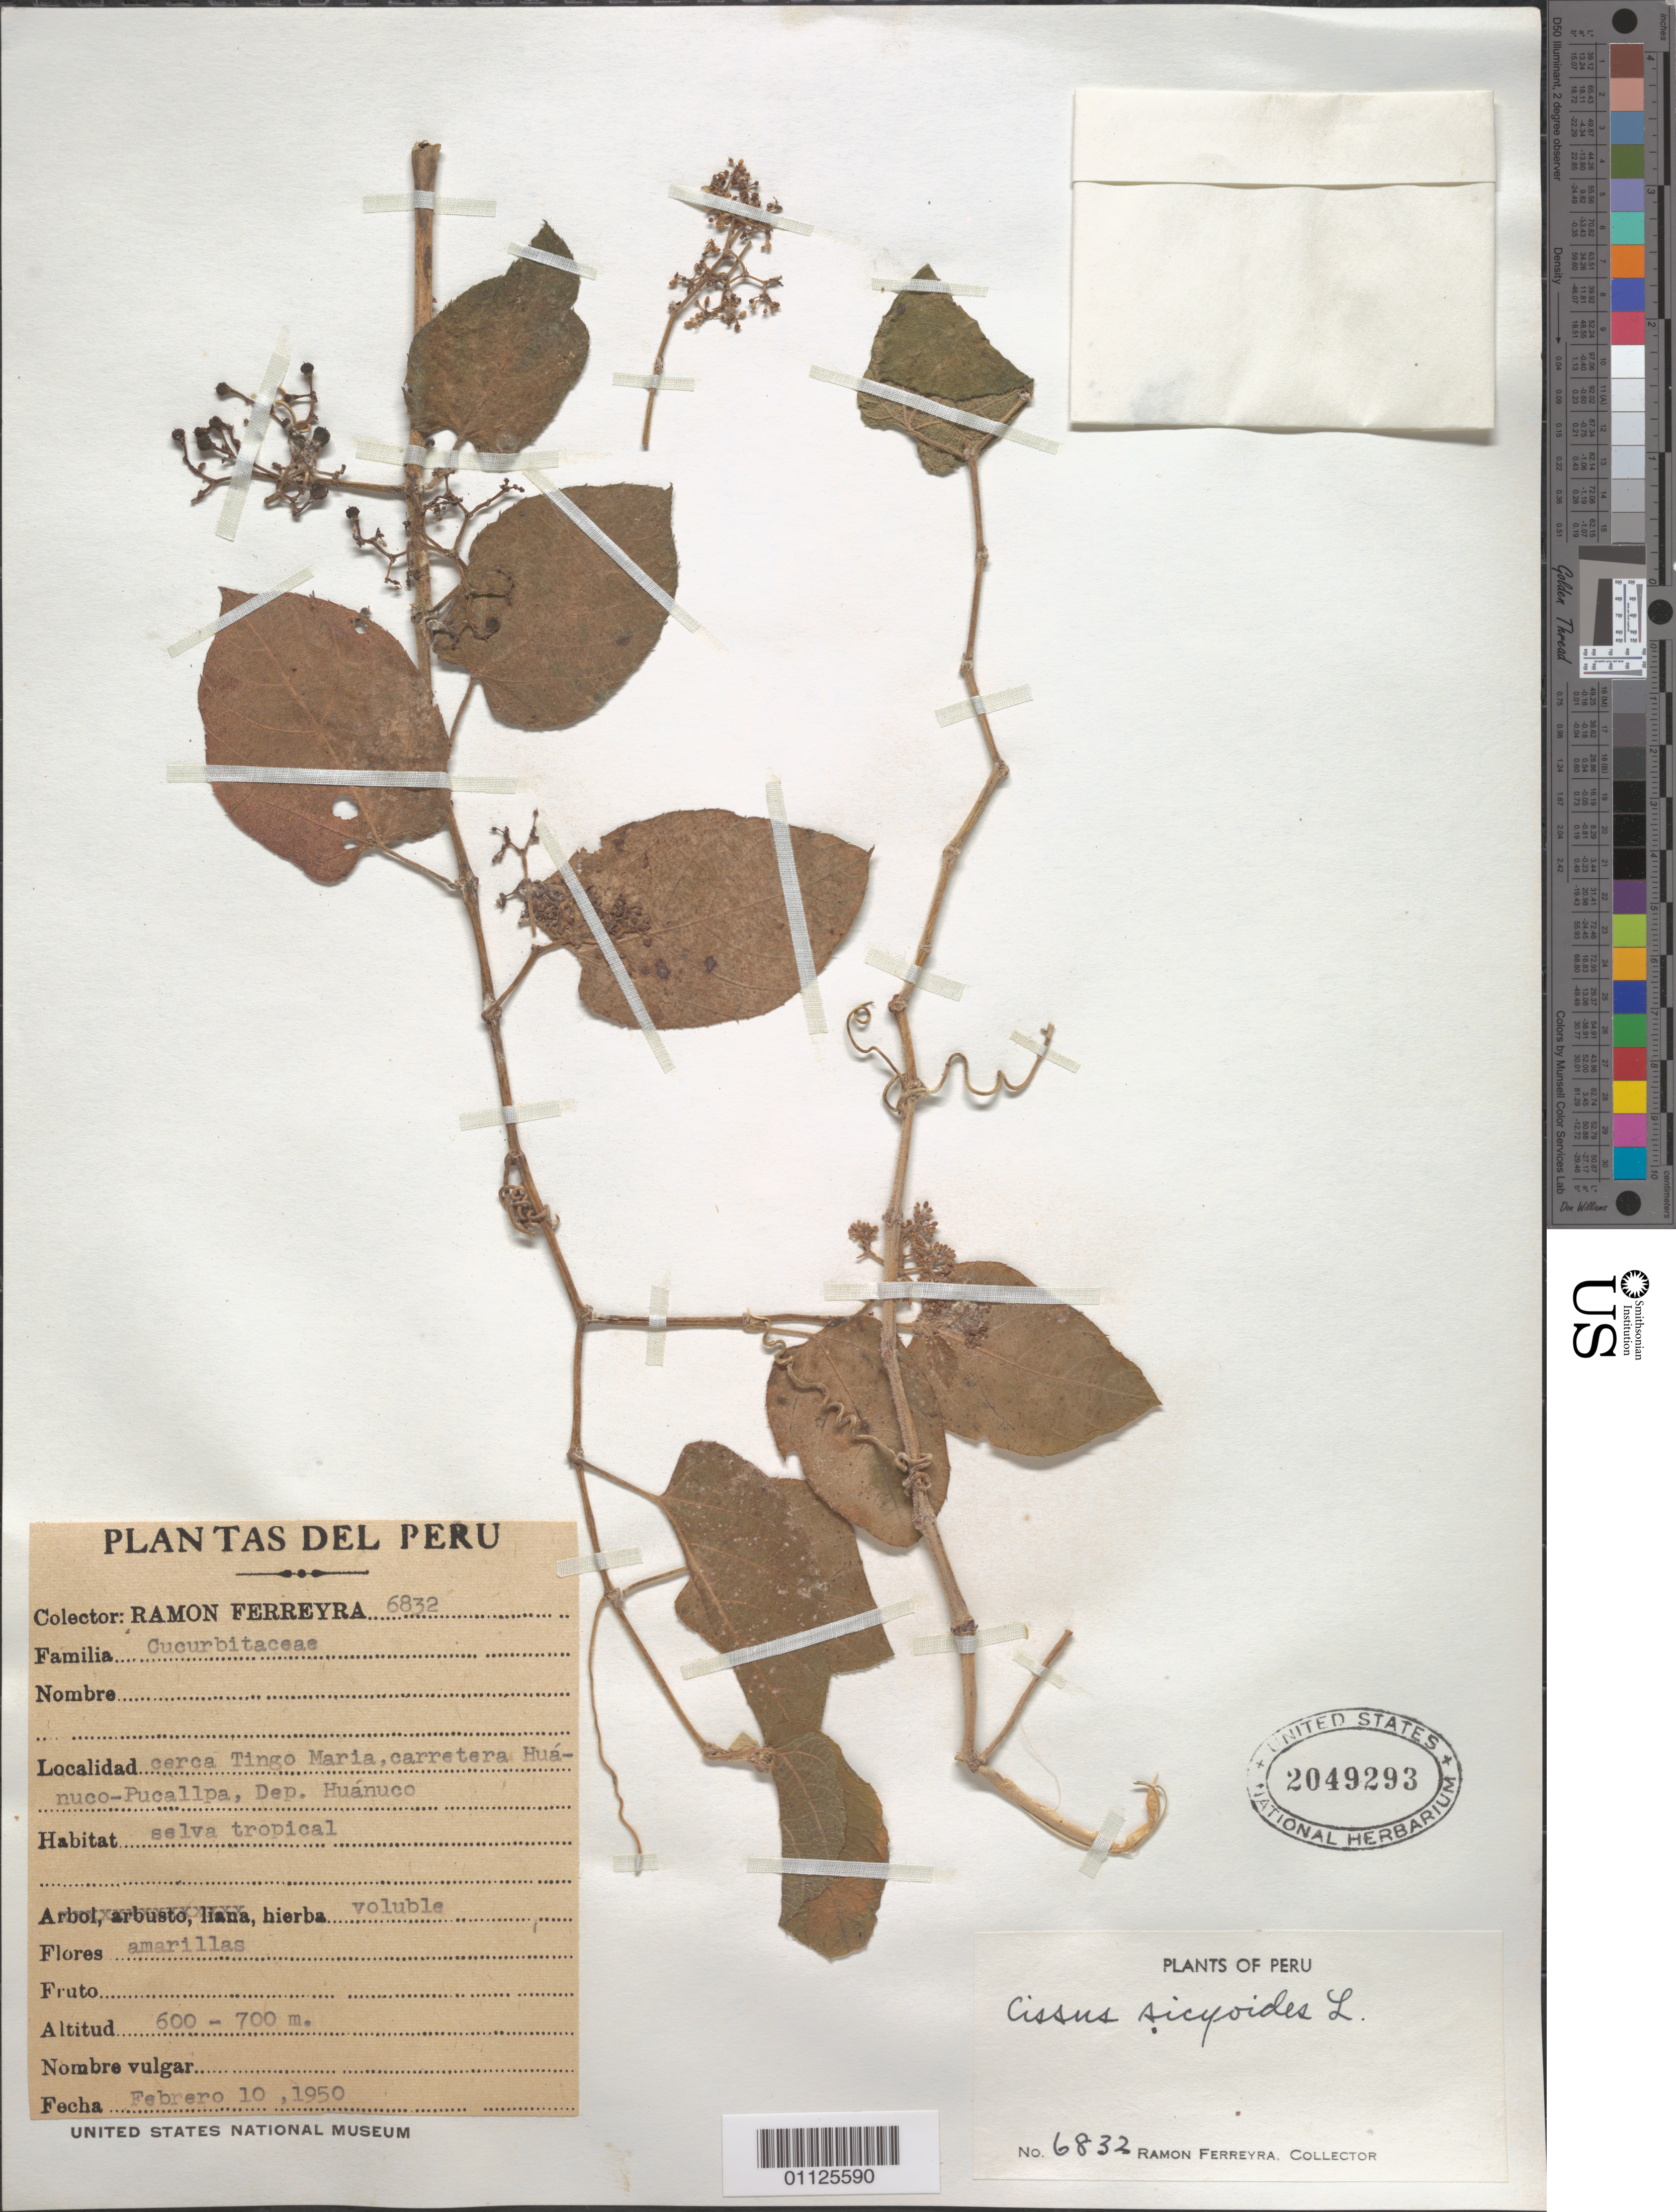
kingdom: Plantae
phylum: Tracheophyta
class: Magnoliopsida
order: Vitales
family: Vitaceae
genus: Cissus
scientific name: Cissus verticillata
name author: (L.) Nicolson & C.E. Jarvis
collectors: R. A. Ferreyra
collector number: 6832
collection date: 1950-02-10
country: Peru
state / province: Huánuco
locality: Cerca Tingo Maria, carretera Huanuco-Pucallpa.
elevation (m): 600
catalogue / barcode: US 2049293